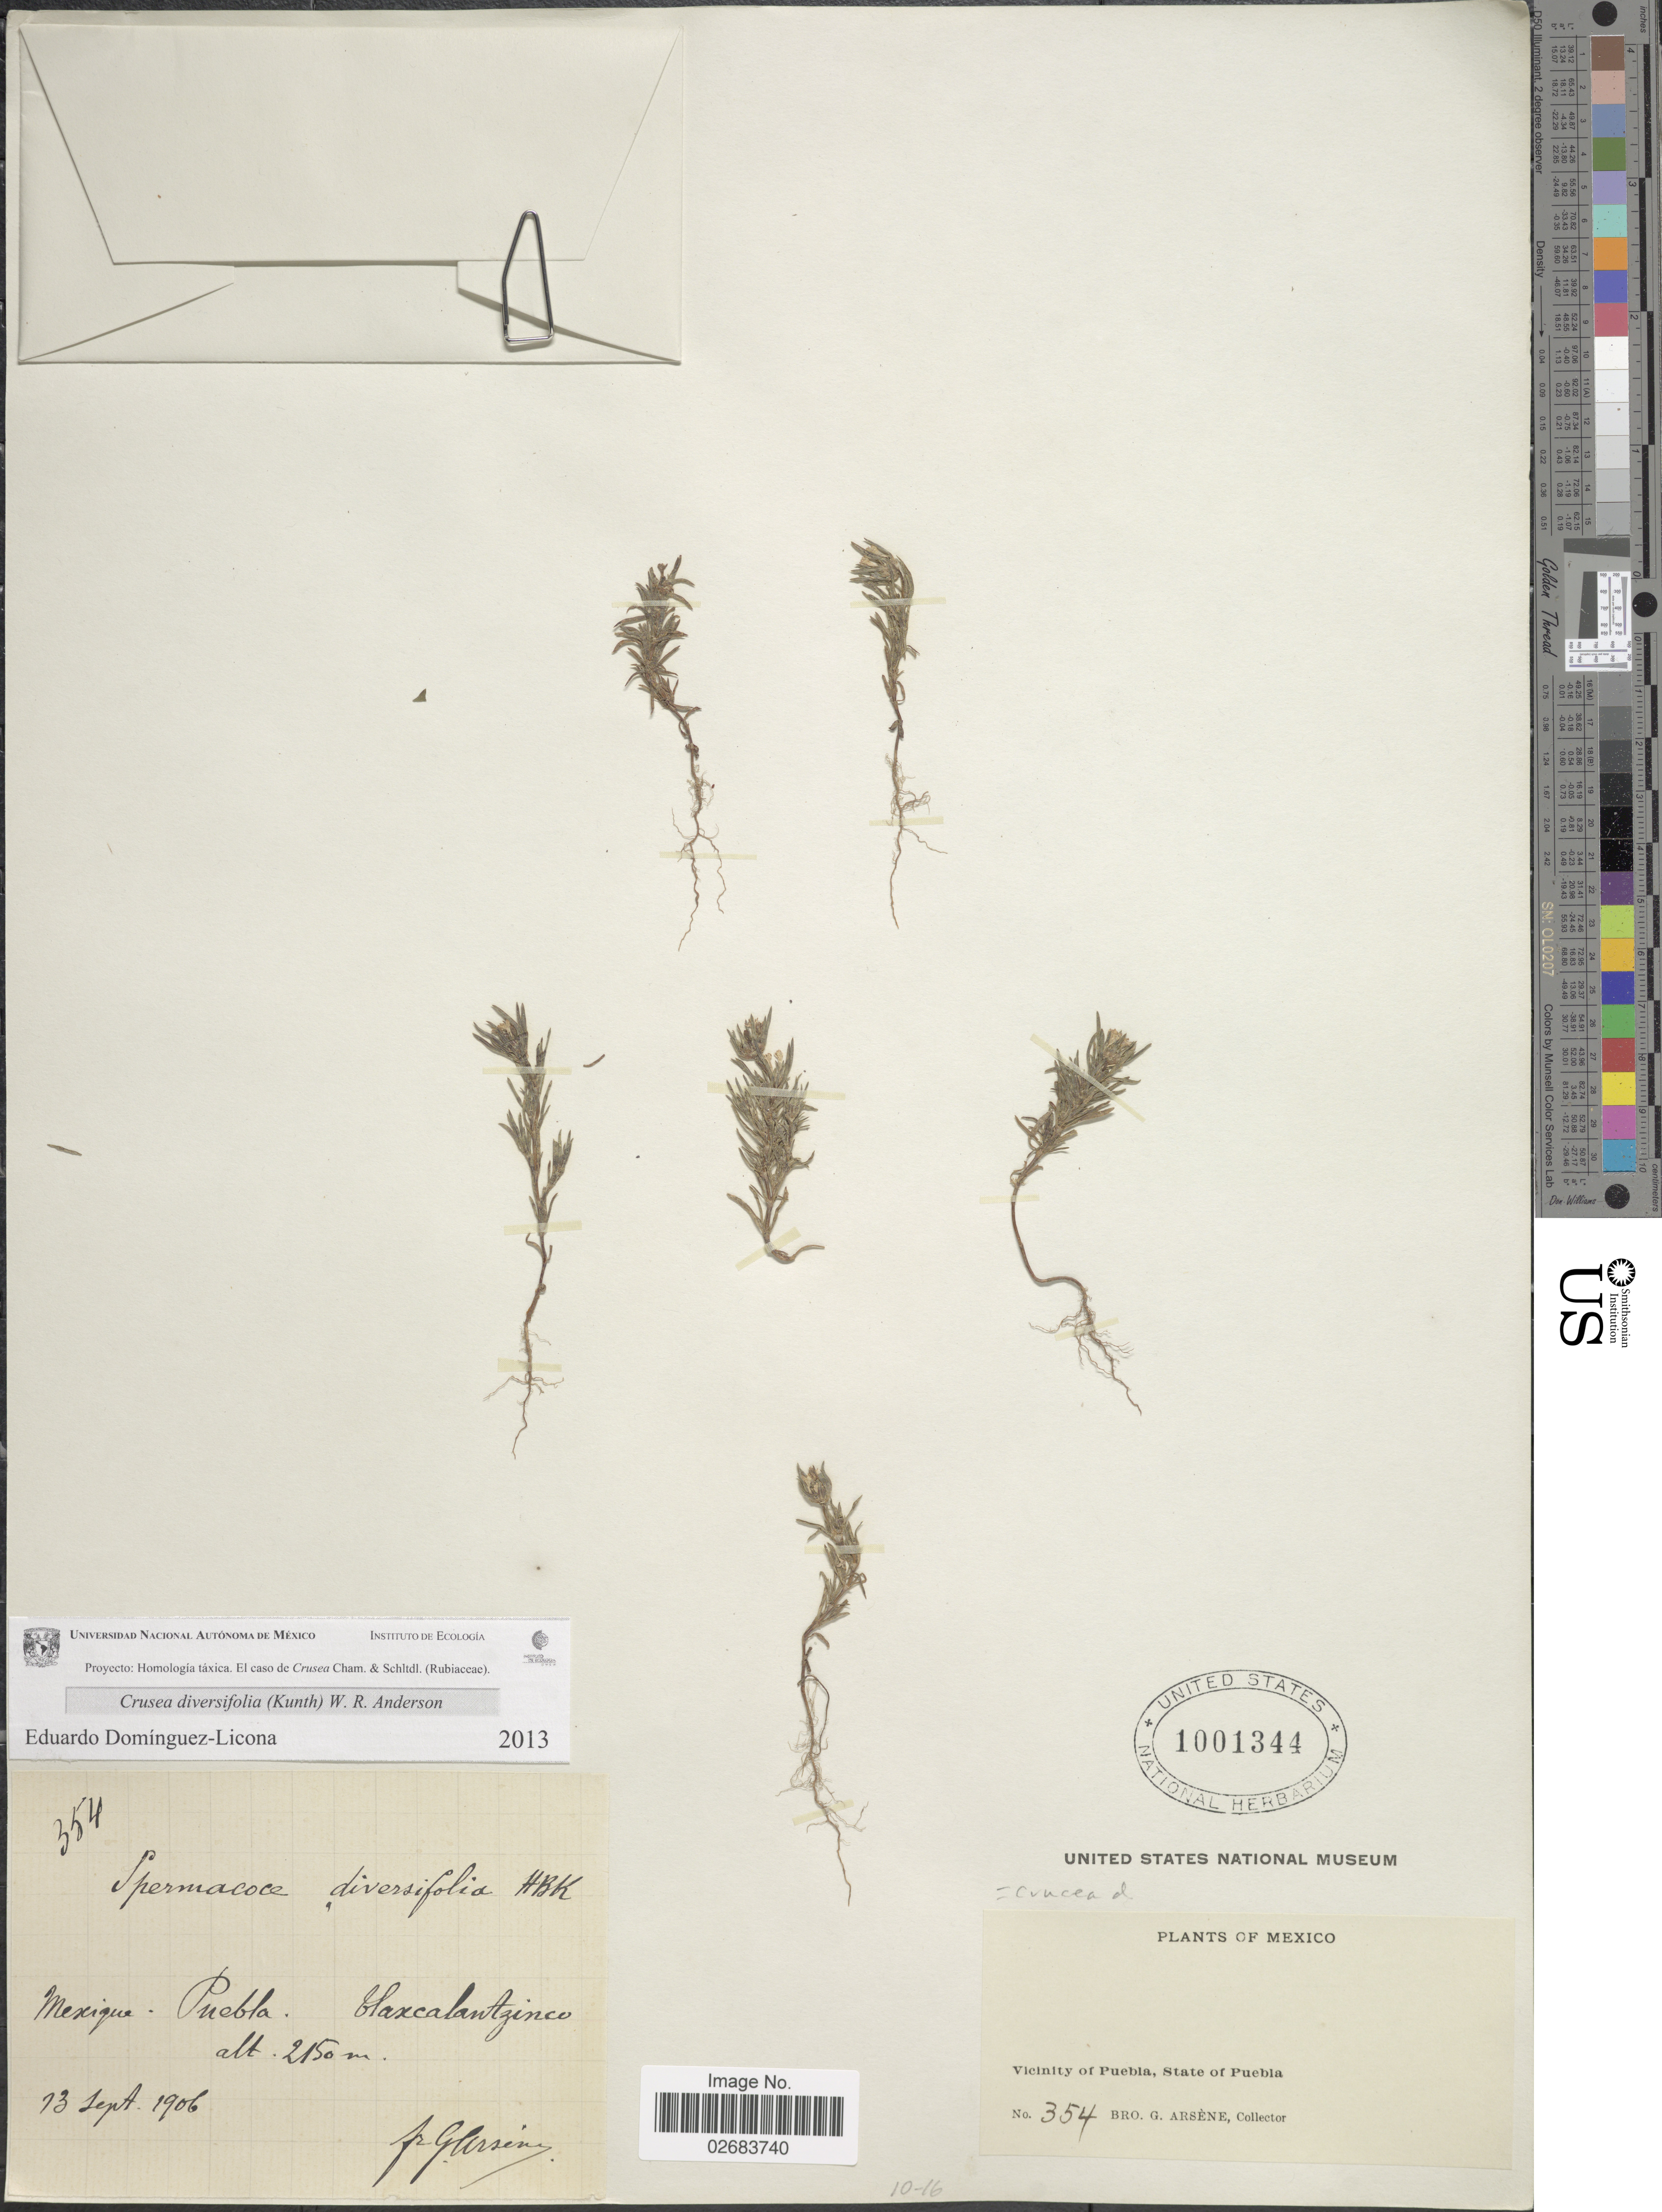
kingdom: Plantae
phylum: Tracheophyta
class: Magnoliopsida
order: Gentianales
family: Rubiaceae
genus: Crusea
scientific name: Crusea diversifolia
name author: (Kunth) W.R. Anderson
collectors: Bro. G. Arsène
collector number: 354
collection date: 1906-09-13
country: Mexico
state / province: Puebla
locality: Tlaxcalantzinco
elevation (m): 2150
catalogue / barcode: US 1001344